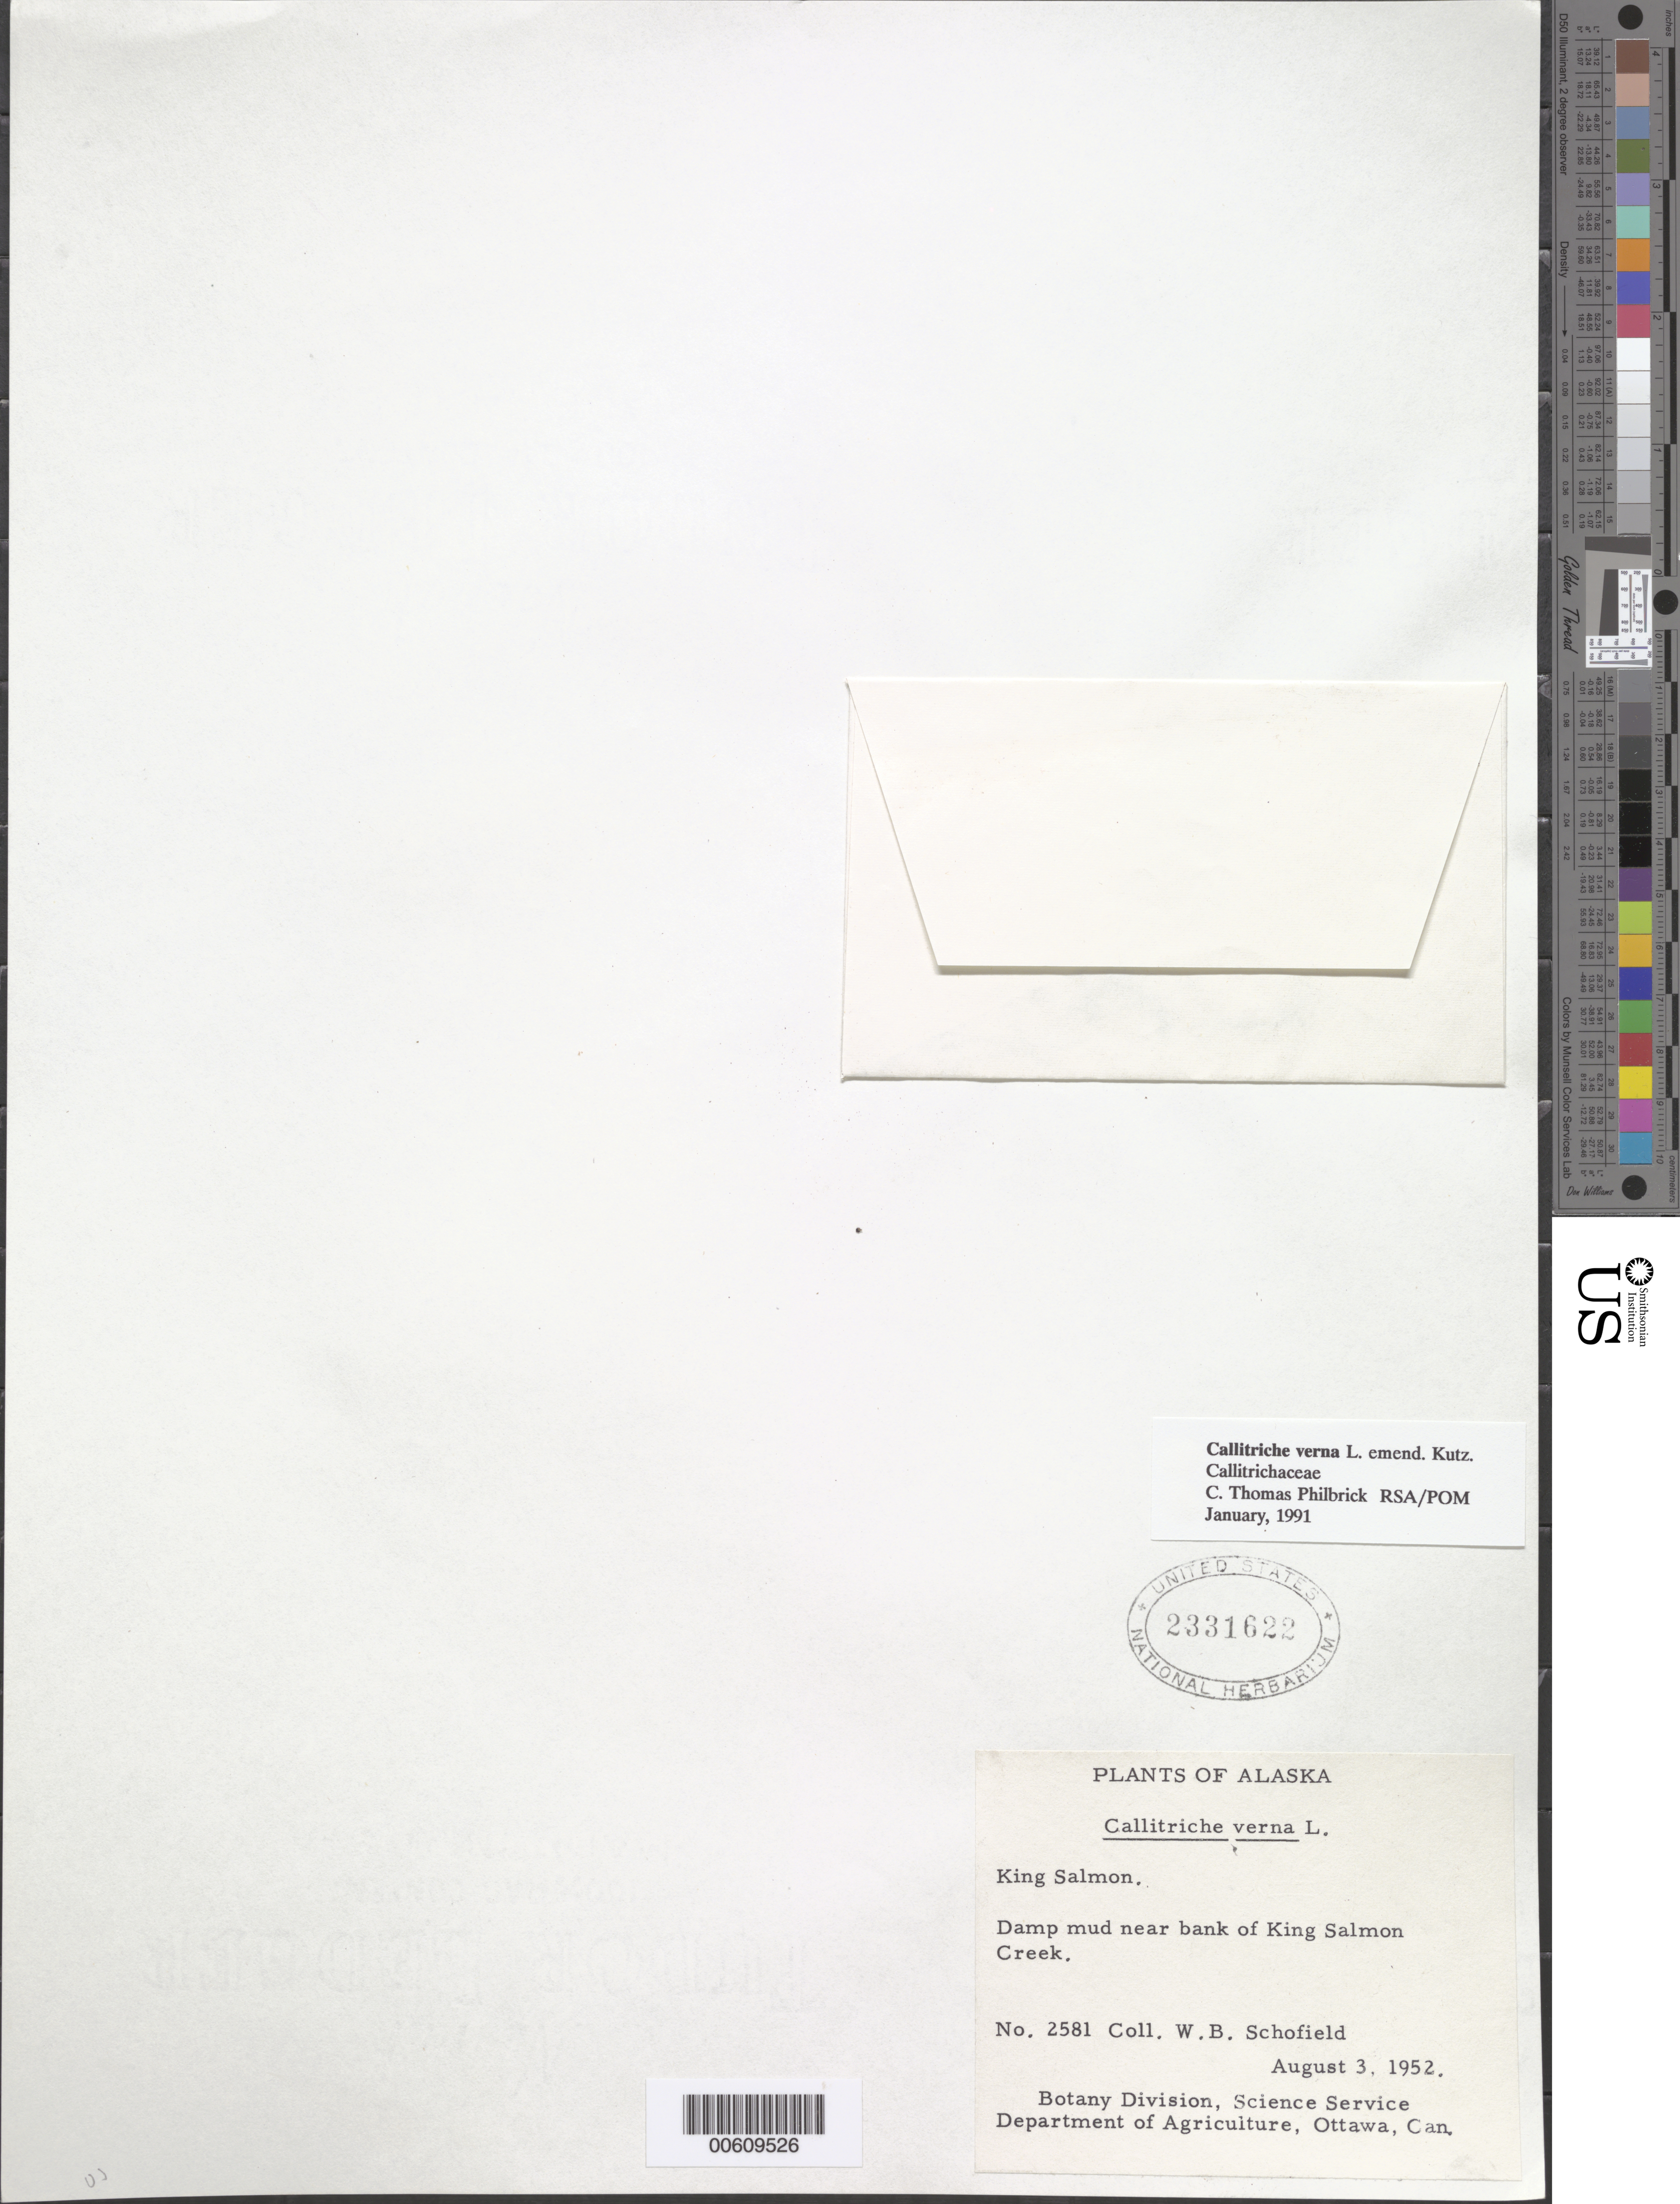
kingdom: Plantae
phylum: Tracheophyta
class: Magnoliopsida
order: Lamiales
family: Plantaginaceae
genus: Callitriche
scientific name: Callitriche verna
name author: L.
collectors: W. Schofield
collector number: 2581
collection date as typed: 03 Aug 1952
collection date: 1952-08-03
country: United States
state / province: Alaska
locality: King Salmon Creek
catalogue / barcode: US 2331622